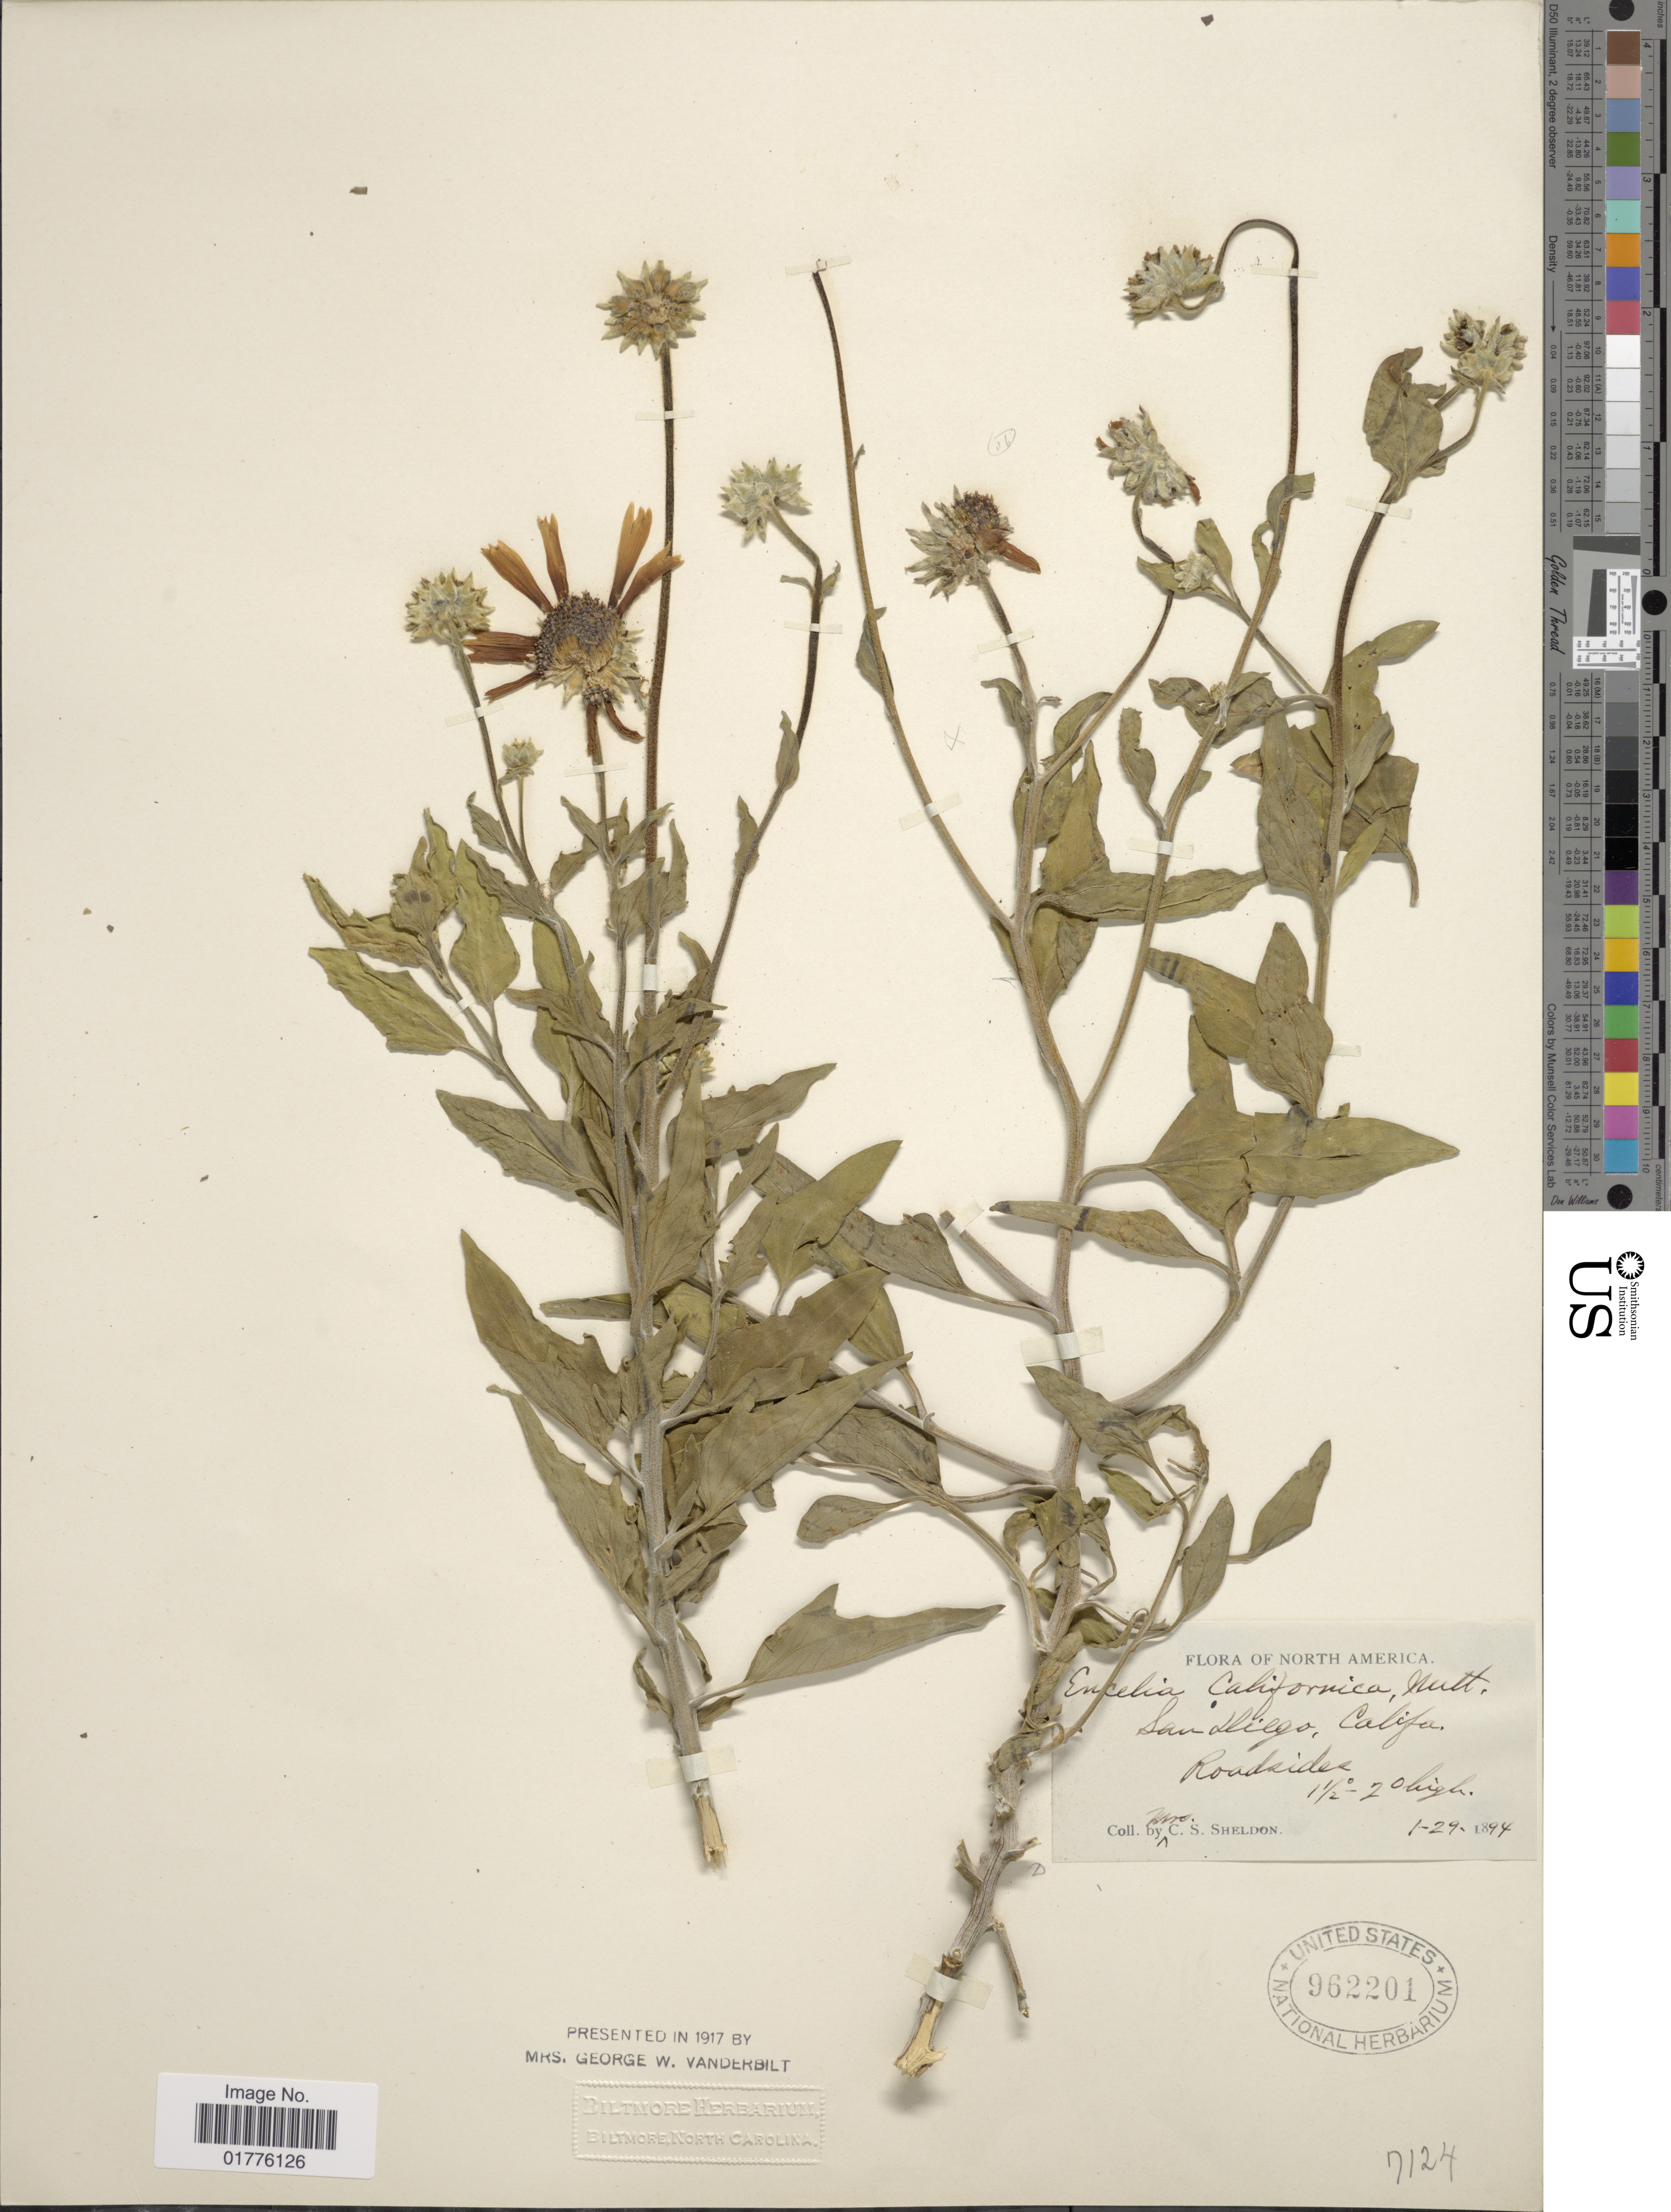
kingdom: Plantae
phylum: Tracheophyta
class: Magnoliopsida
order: Asterales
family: Asteraceae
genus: Encelia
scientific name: Encelia californica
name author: Nutt.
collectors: C. Sheldon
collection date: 1894-01-29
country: United States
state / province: California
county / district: San Diego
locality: San Diego Califo. Roadsides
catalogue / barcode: US 962201